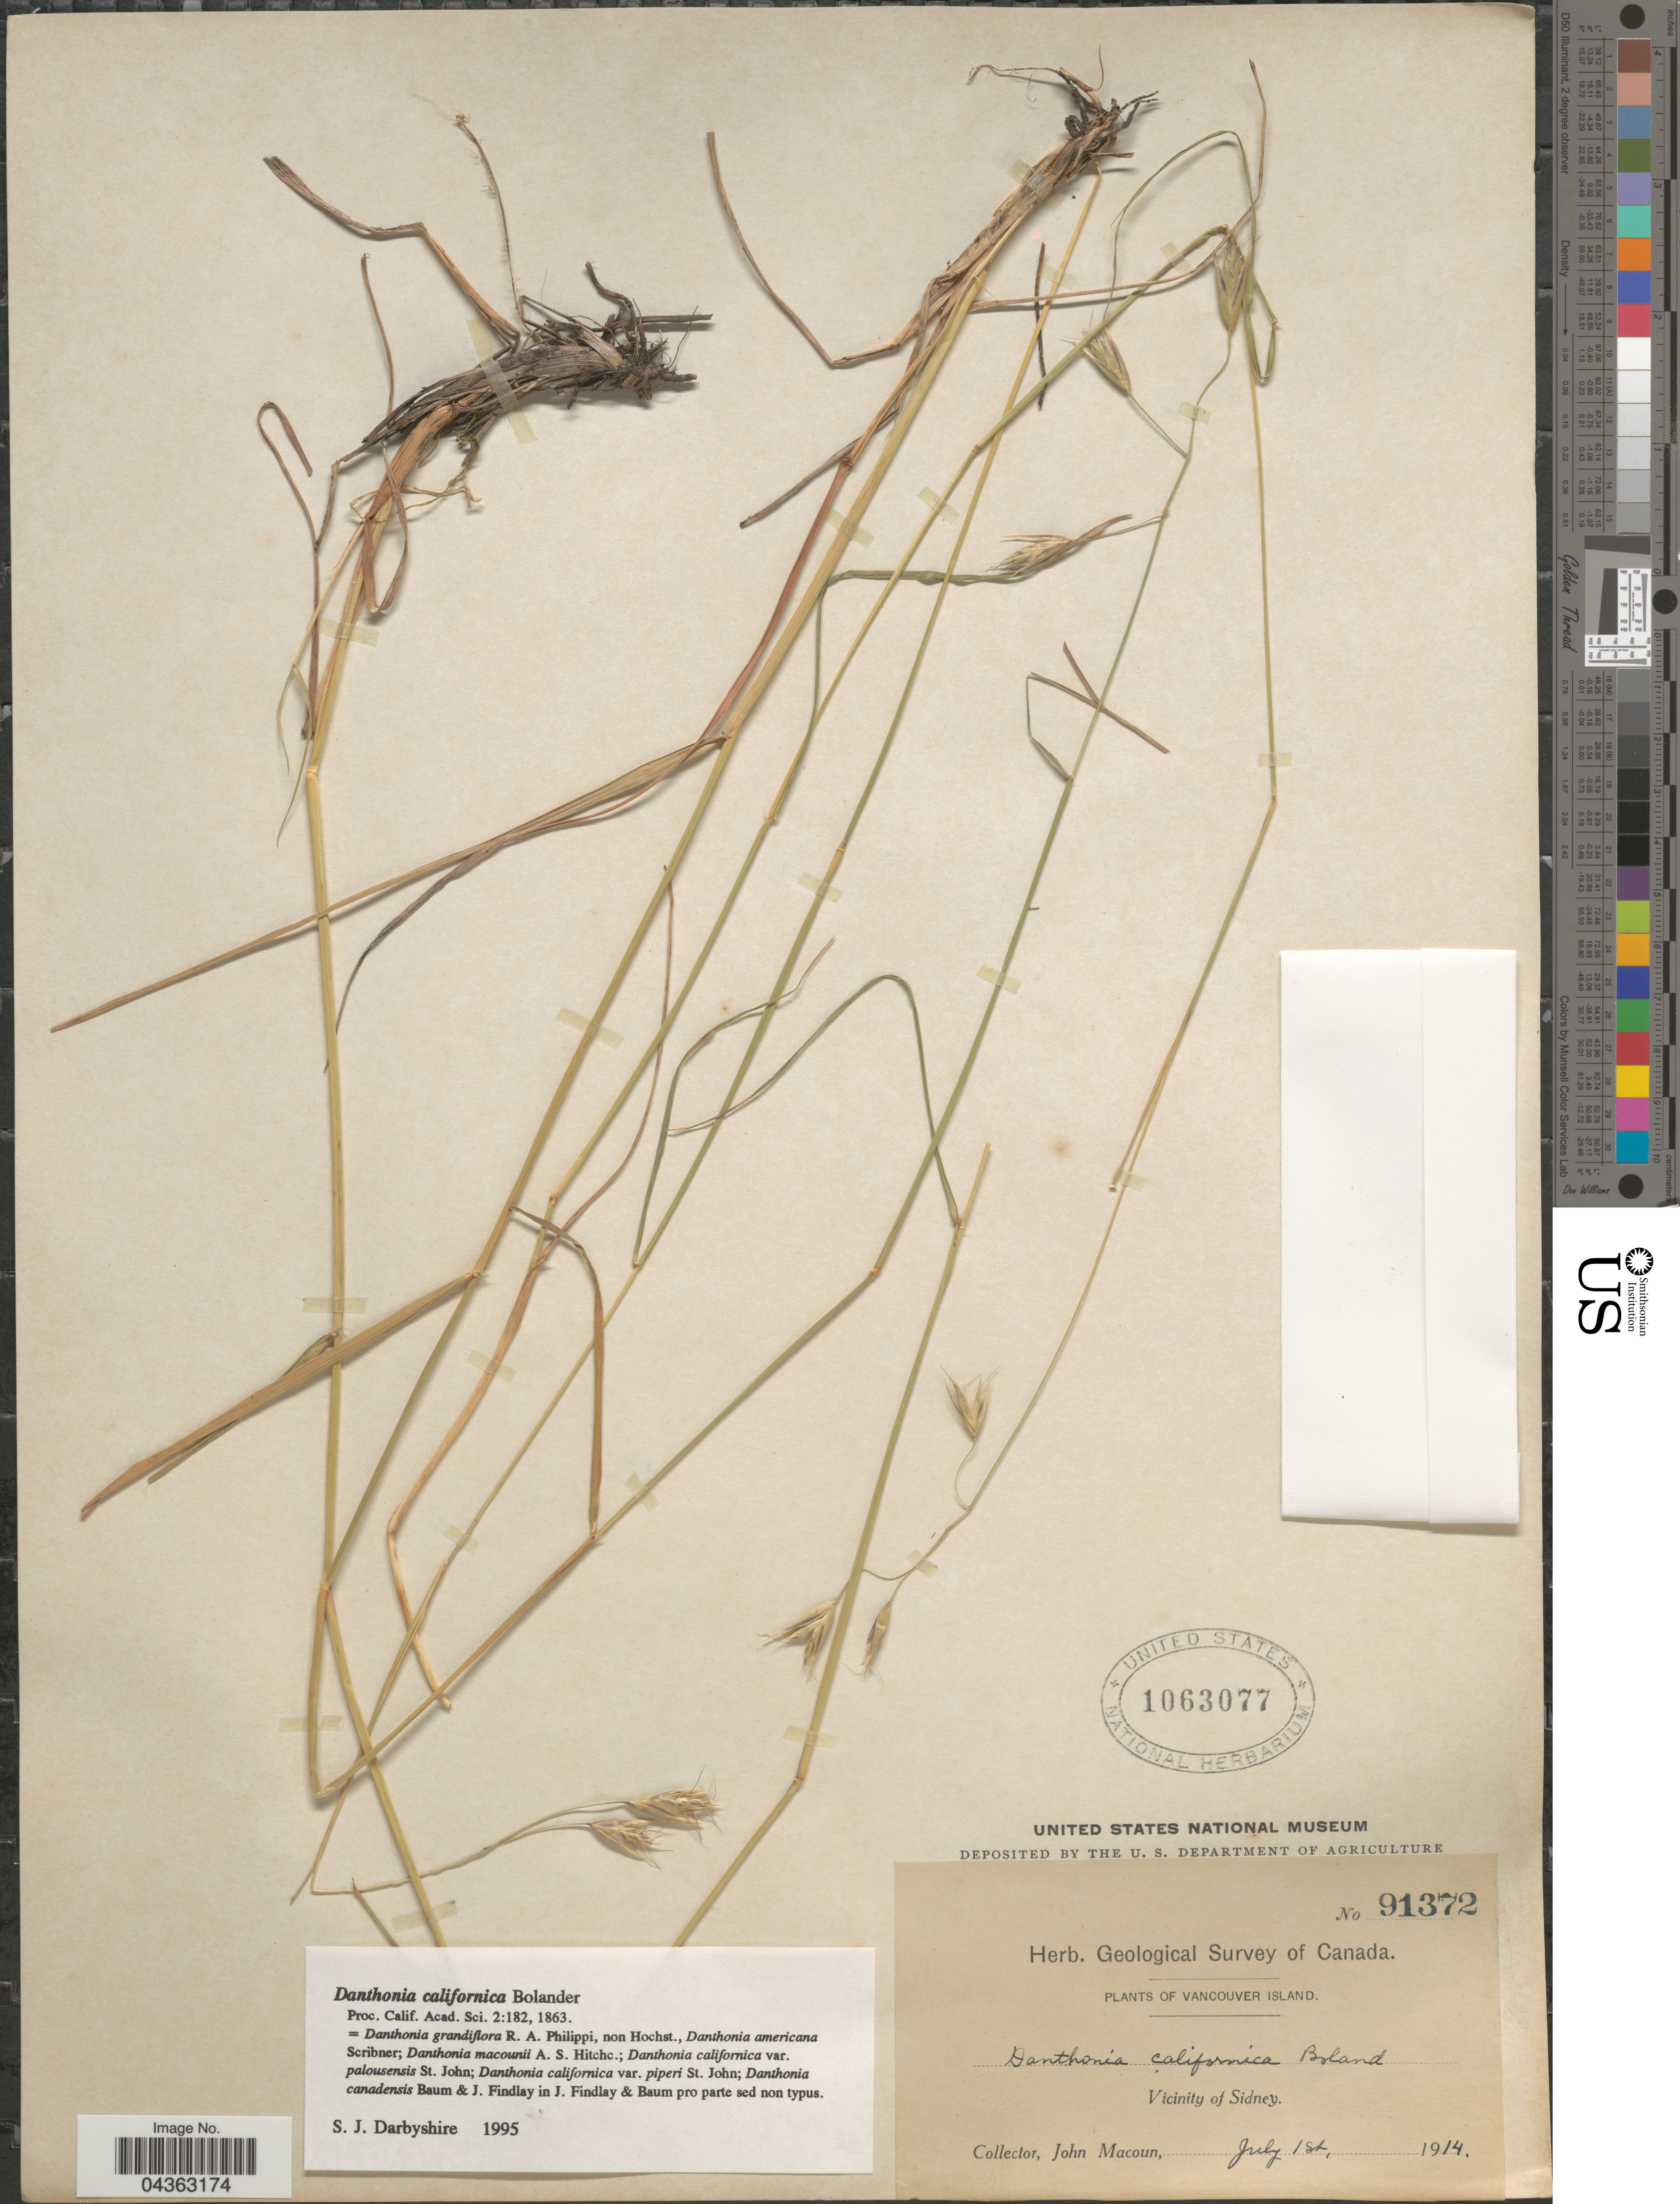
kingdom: Plantae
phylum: Tracheophyta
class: Liliopsida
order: Poales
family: Poaceae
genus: Danthonia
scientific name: Danthonia californica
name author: Bol.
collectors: J. Macoun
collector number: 91372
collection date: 1914-07-01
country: Canada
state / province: British Columbia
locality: Geological Survey of Canada. Vancouver Island. Vicinity of Sidney.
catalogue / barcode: US 1063077